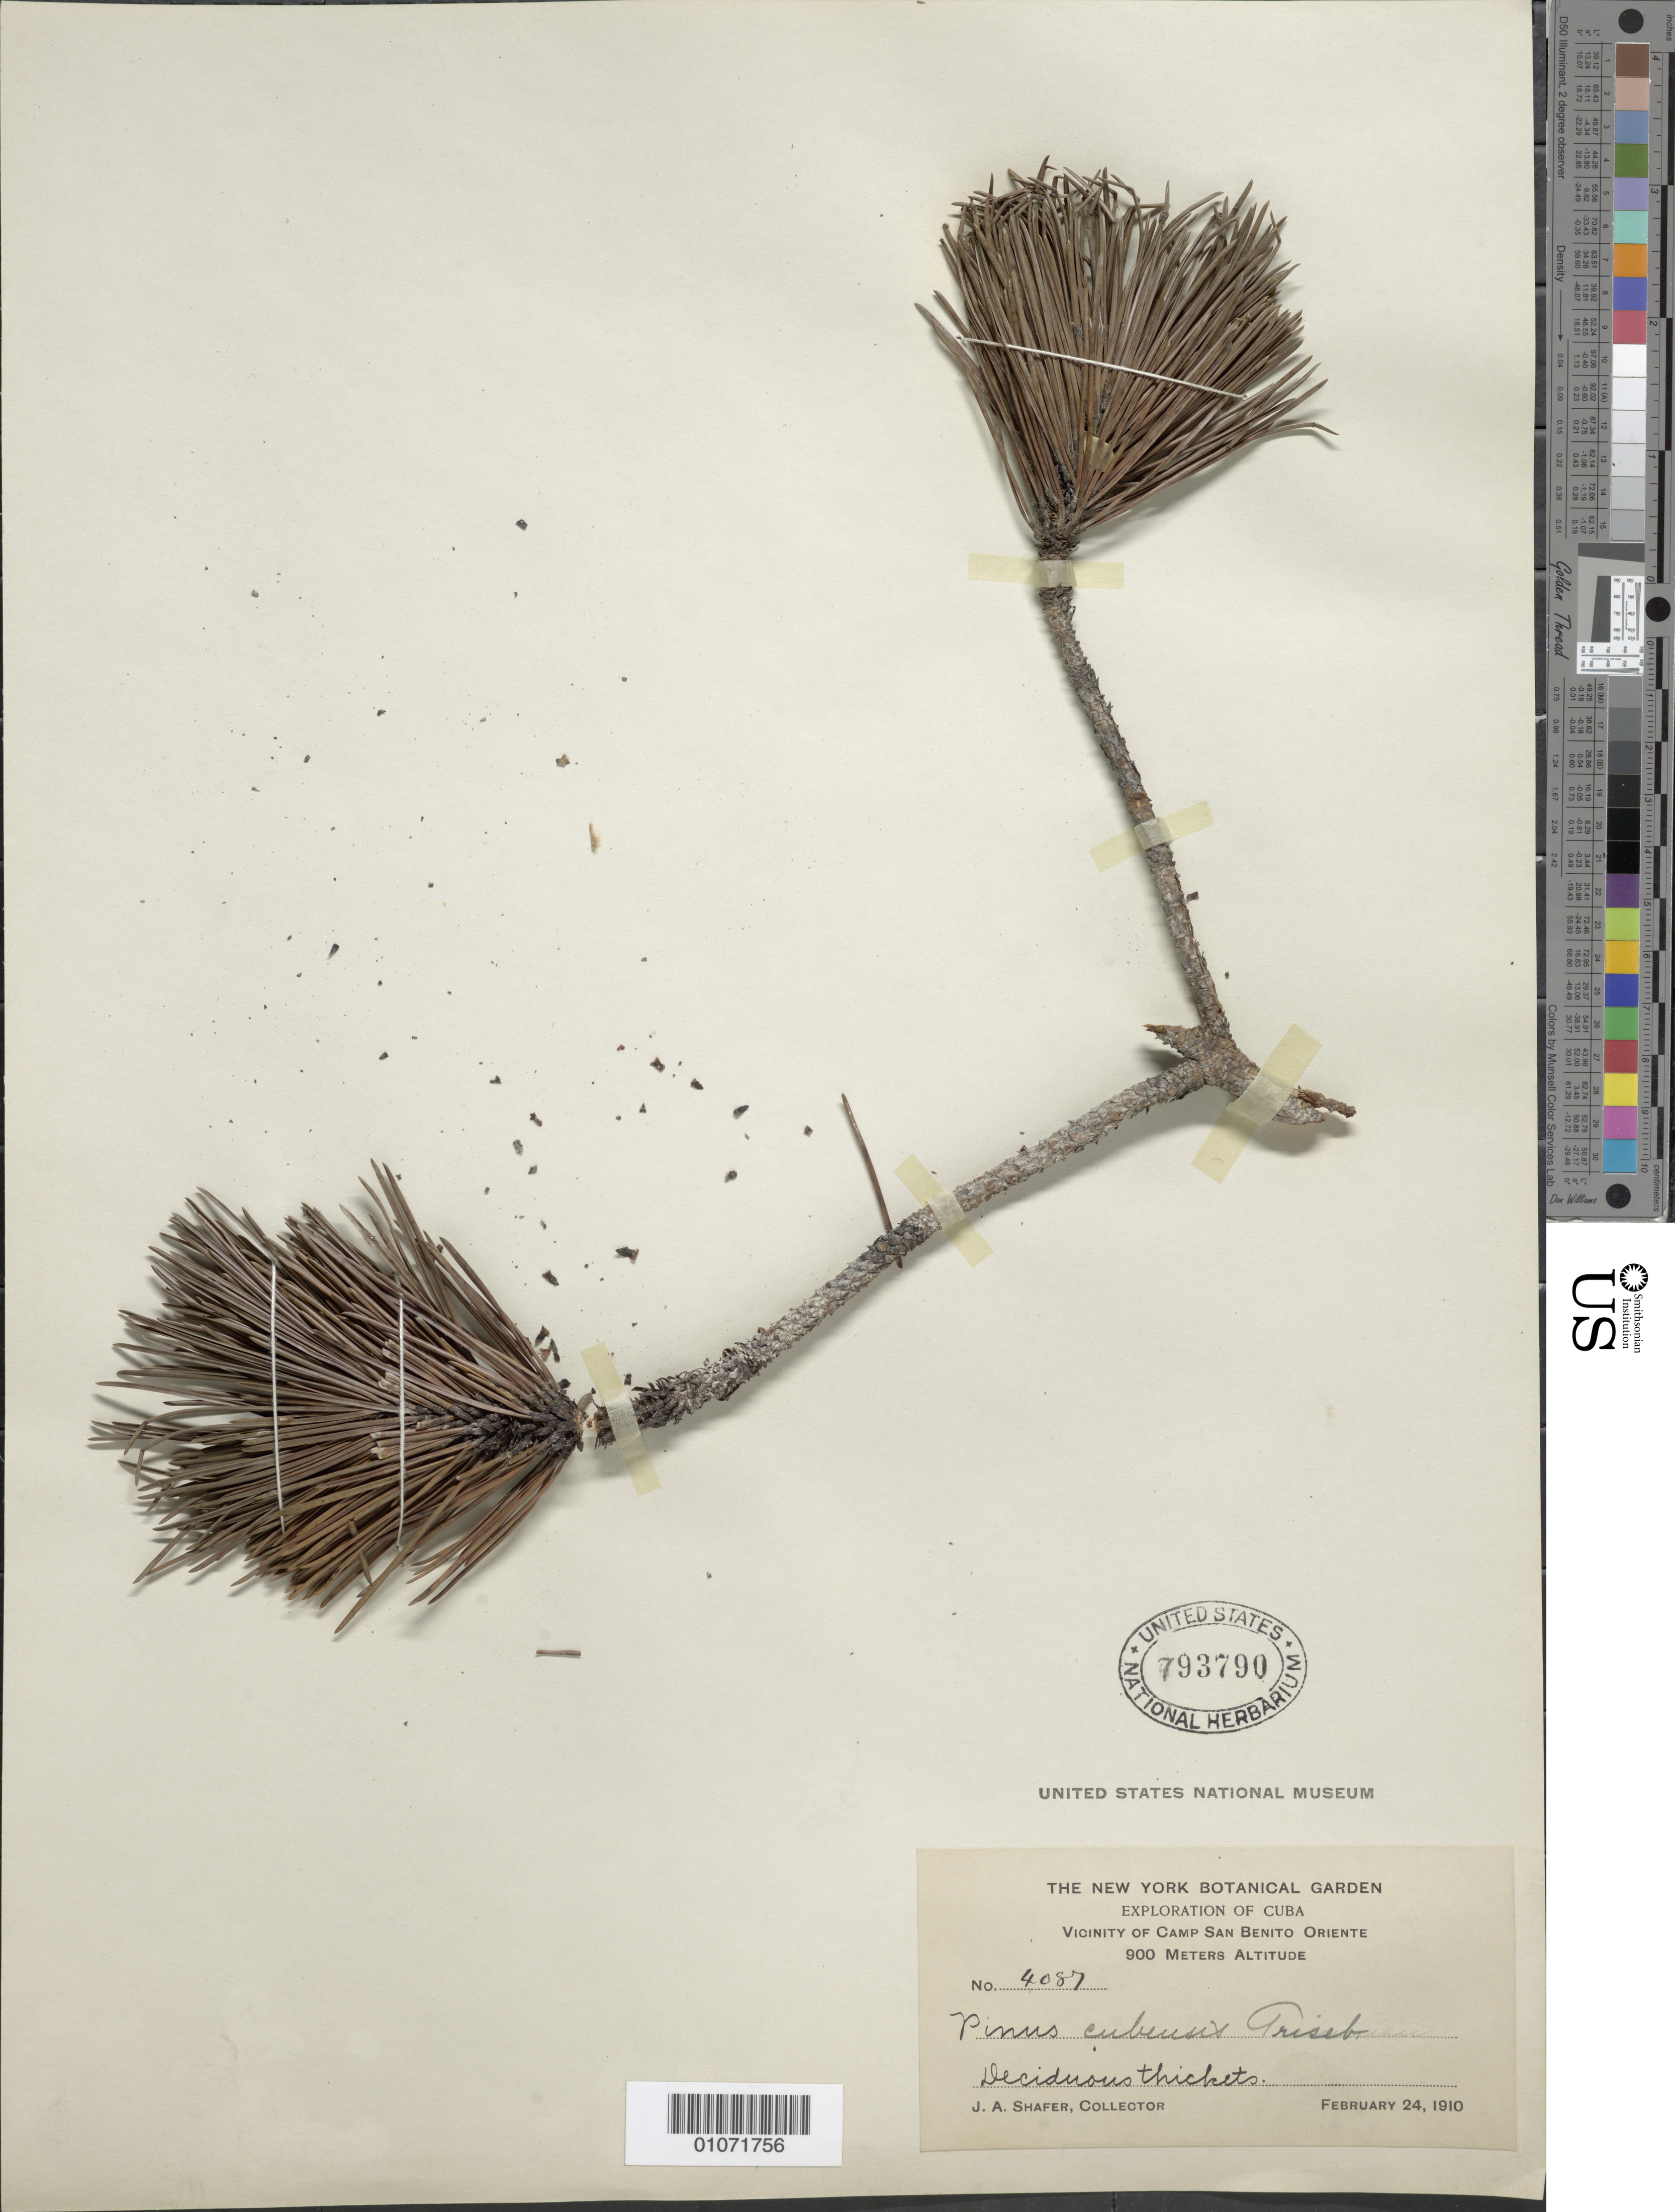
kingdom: Plantae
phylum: Tracheophyta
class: Pinopsida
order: Pinales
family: Pinaceae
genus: Pinus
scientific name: Pinus cubensis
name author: Griseb.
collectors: J. A. Shafer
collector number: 4087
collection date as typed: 24 Feb 1910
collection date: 1910-02-24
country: Cuba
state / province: Oriente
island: Cuba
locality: Vicinity of Camp San Benito Oriente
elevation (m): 900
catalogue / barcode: US 793790